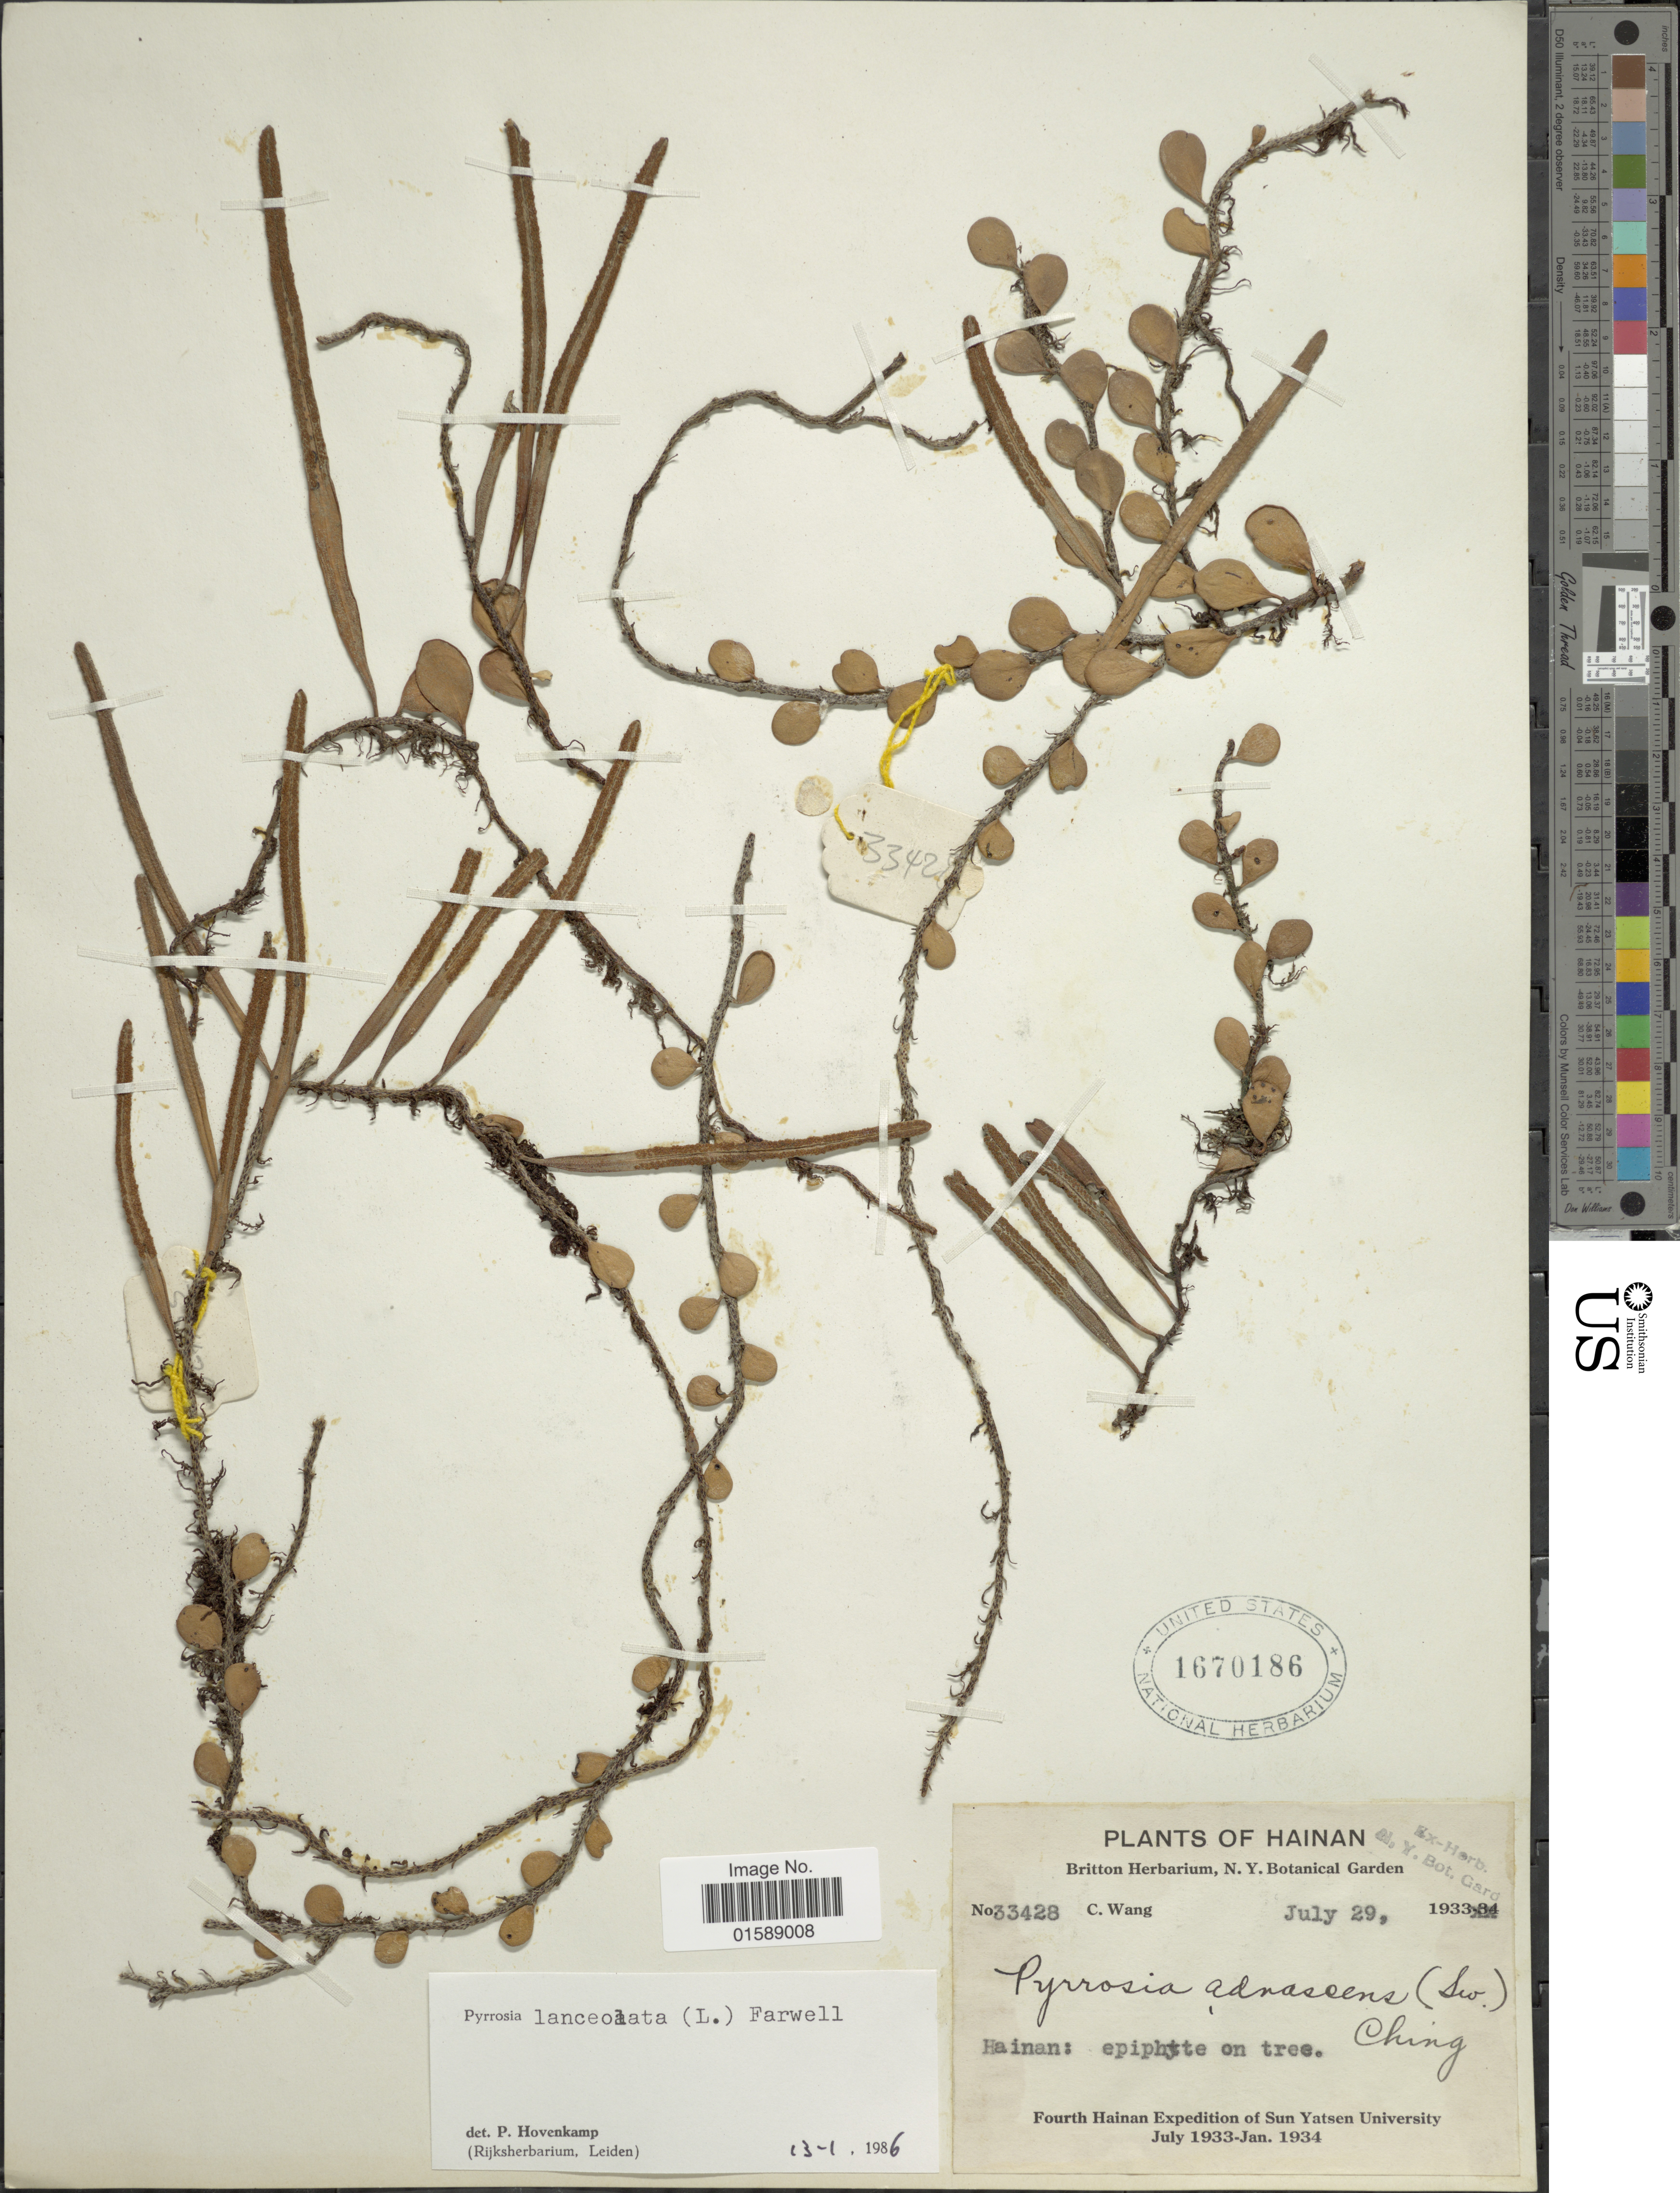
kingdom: Plantae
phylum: Tracheophyta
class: Polypodiopsida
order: Polypodiales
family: Polypodiaceae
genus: Pyrrosia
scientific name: Pyrrosia lanceolata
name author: (L.) Farw.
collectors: C. Wang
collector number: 33428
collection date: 1933-07-29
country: China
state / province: Hainan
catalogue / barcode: US 1670186